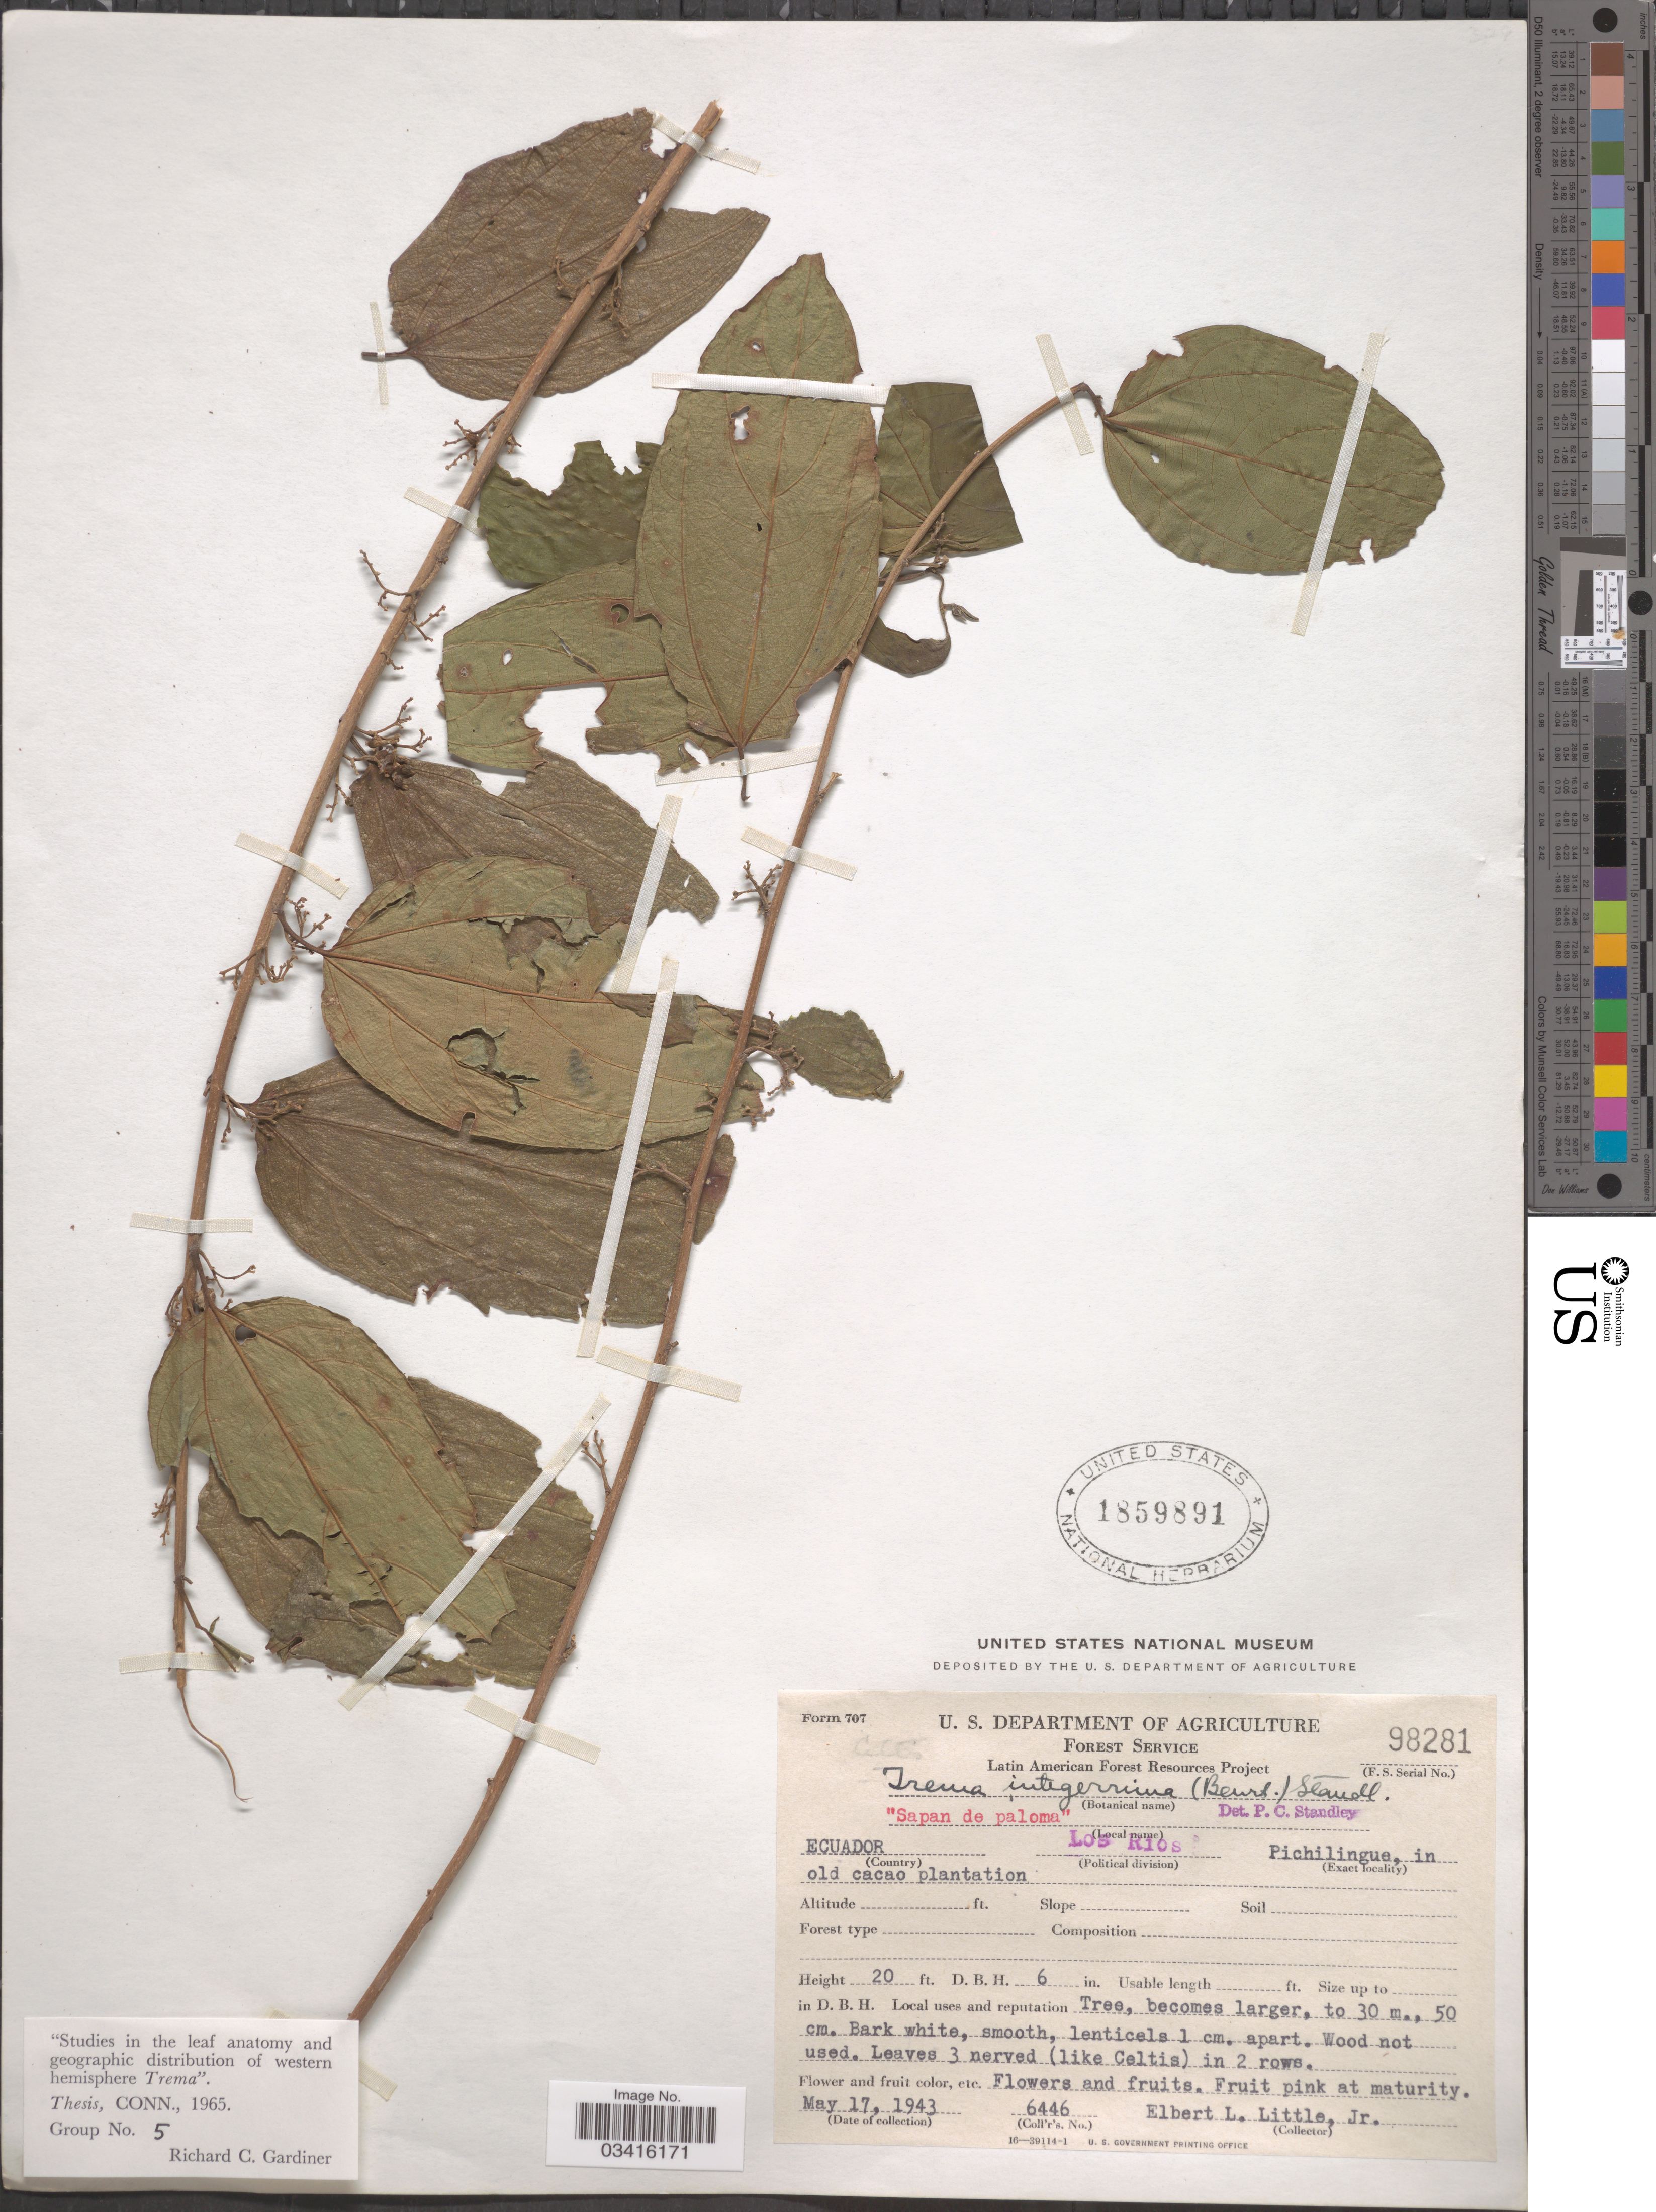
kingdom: Plantae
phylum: Tracheophyta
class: Magnoliopsida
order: Rosales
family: Cannabaceae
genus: Trema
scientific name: Trema integerrimum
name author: (Beurl.) Standl.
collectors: E. L. Little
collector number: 6446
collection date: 1943-05-17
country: Ecuador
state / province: Los Ríos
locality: Pichilingue, in old cacao plantation.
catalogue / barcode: US 1859891